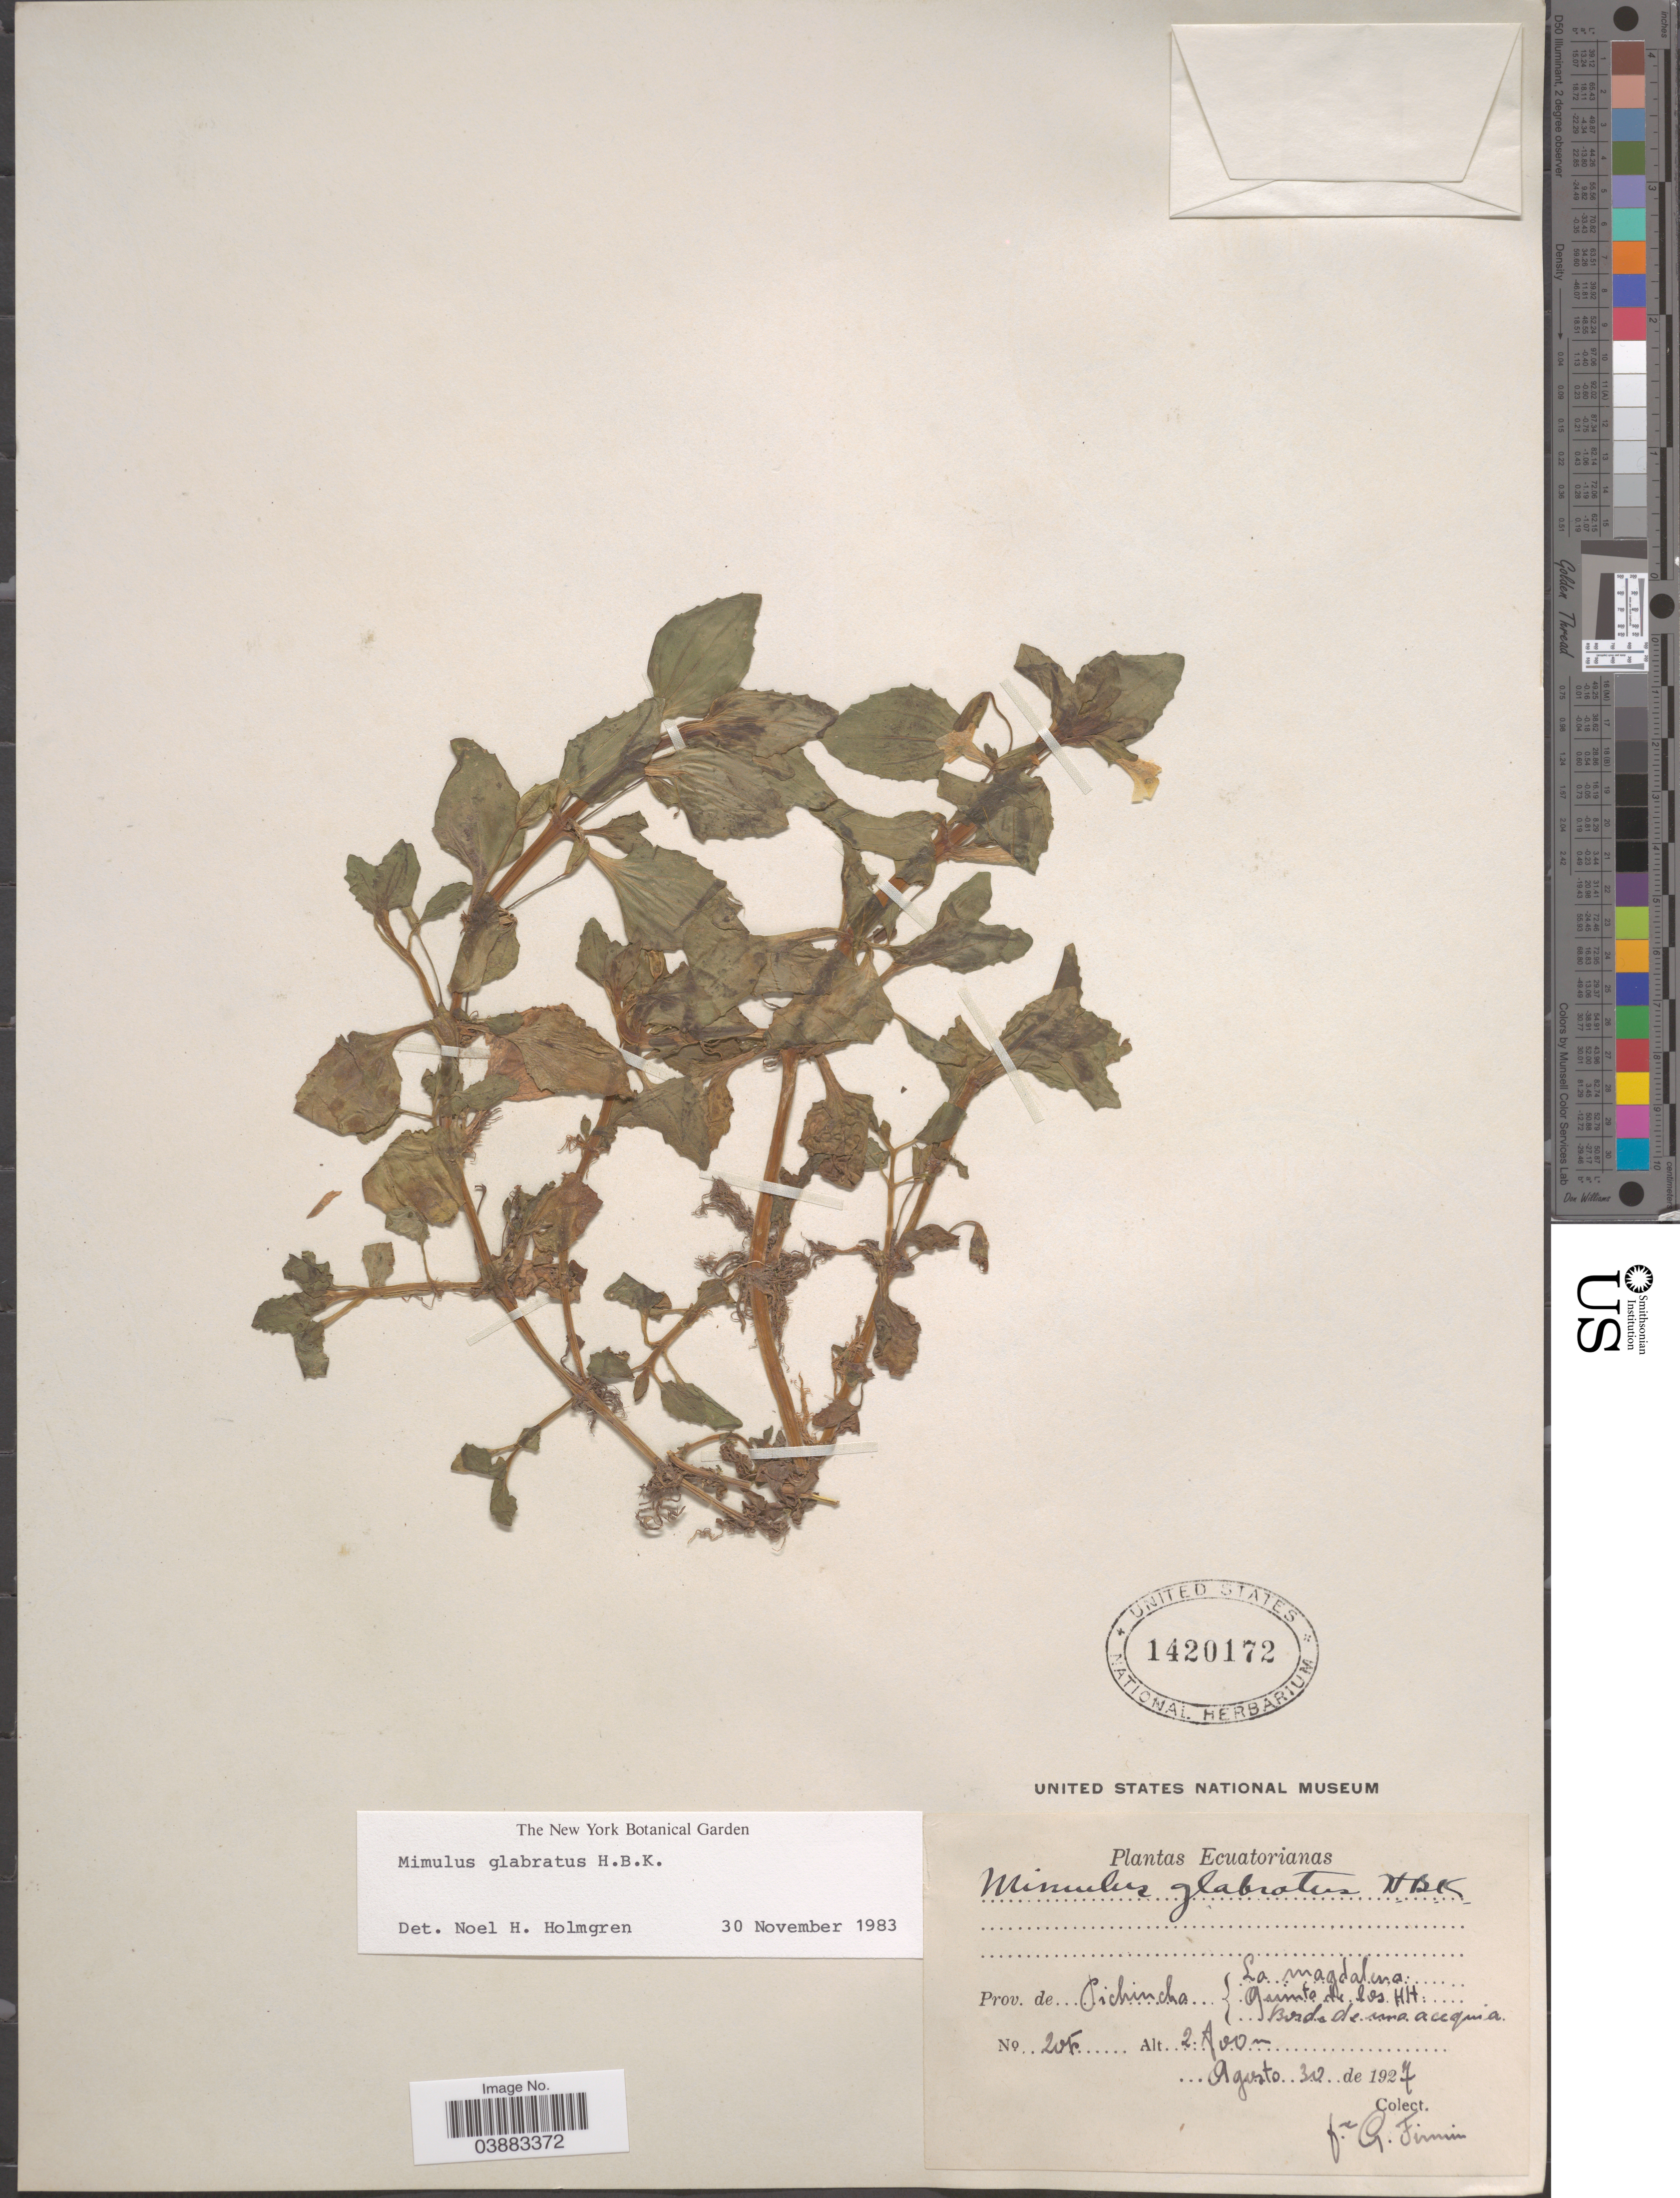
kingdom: Plantae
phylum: Tracheophyta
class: Magnoliopsida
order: Lamiales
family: Phrymaceae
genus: Mimulus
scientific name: Mimulus glabratus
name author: Kunth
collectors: F. Firmin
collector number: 205*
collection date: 1927-08-30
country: Ecuador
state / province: Pichincha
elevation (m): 2800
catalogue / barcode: US 1420172